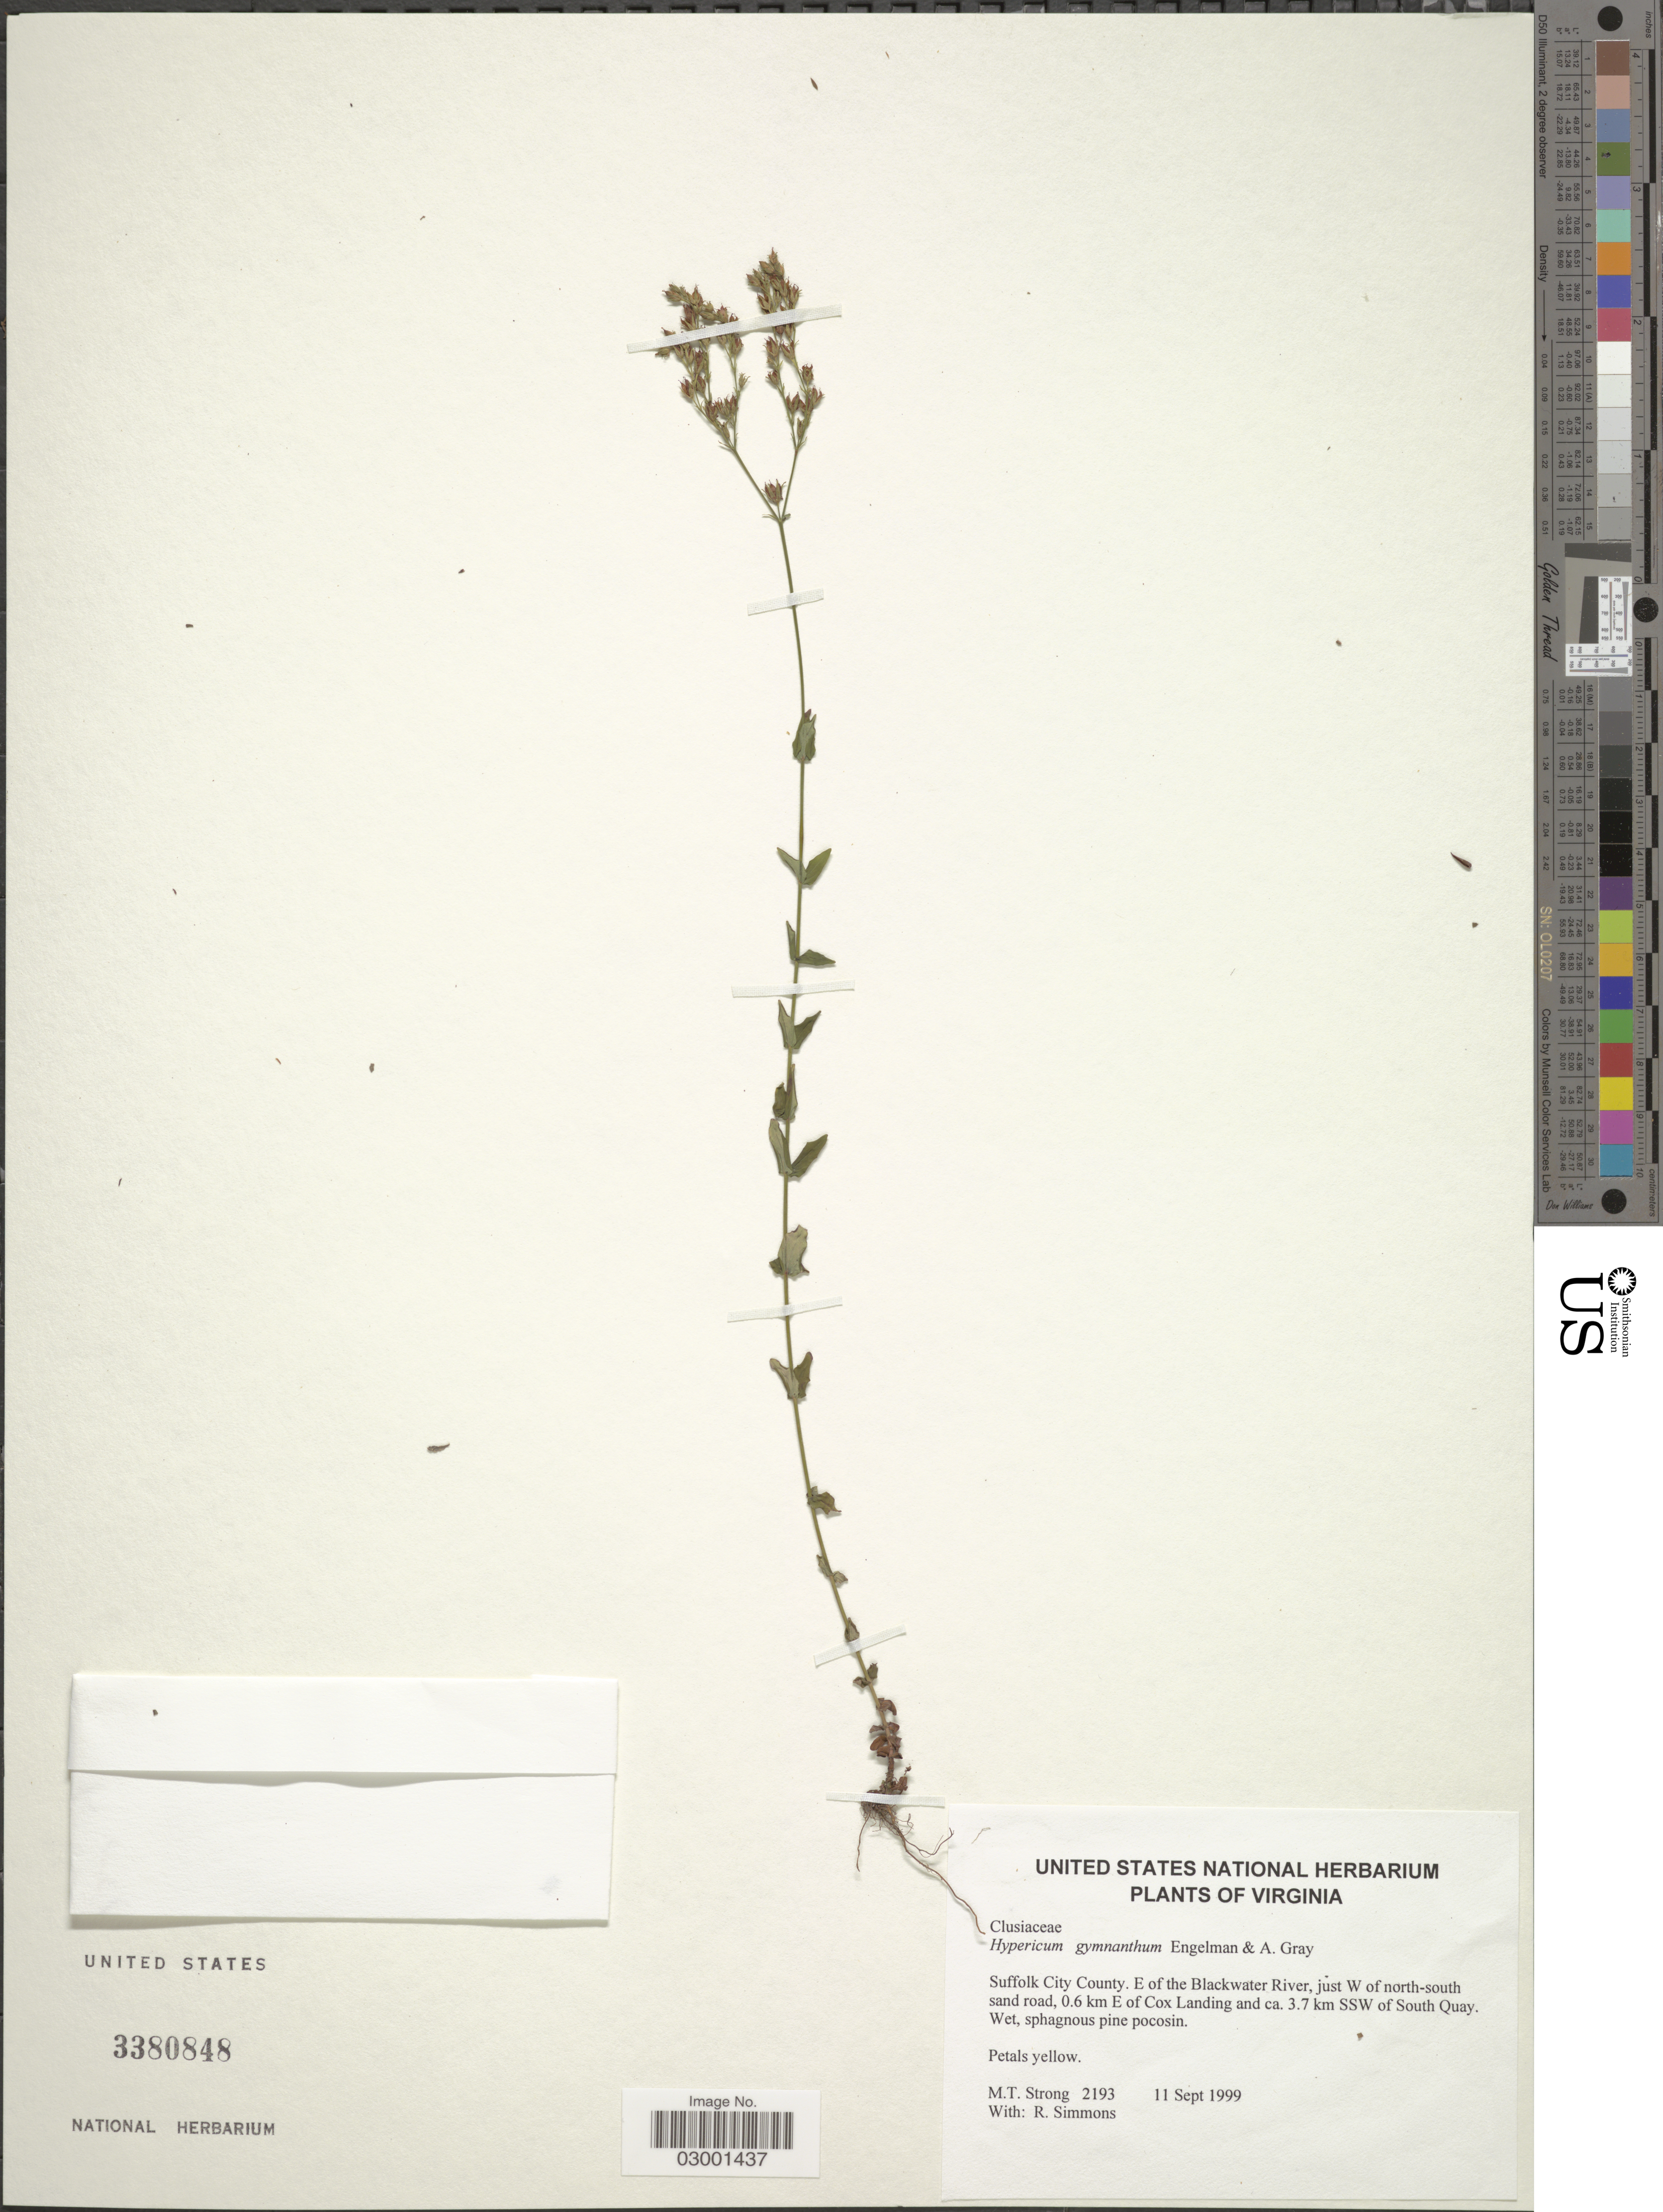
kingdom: Plantae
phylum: Tracheophyta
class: Magnoliopsida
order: Malpighiales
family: Hypericaceae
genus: Hypericum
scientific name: Hypericum gymnanthum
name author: Engelm. & A. Gray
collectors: M. T. Strong & R. Simmons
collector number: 2193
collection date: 1999-09-11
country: United States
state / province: Virginia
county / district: City of Suffolk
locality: Suffolk City County. E of the Blackwater River, just W of north-south sand road, 0.6 km E of Cox Landing and ca. 3.7 km SSW of South Quay.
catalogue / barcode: US 3380848